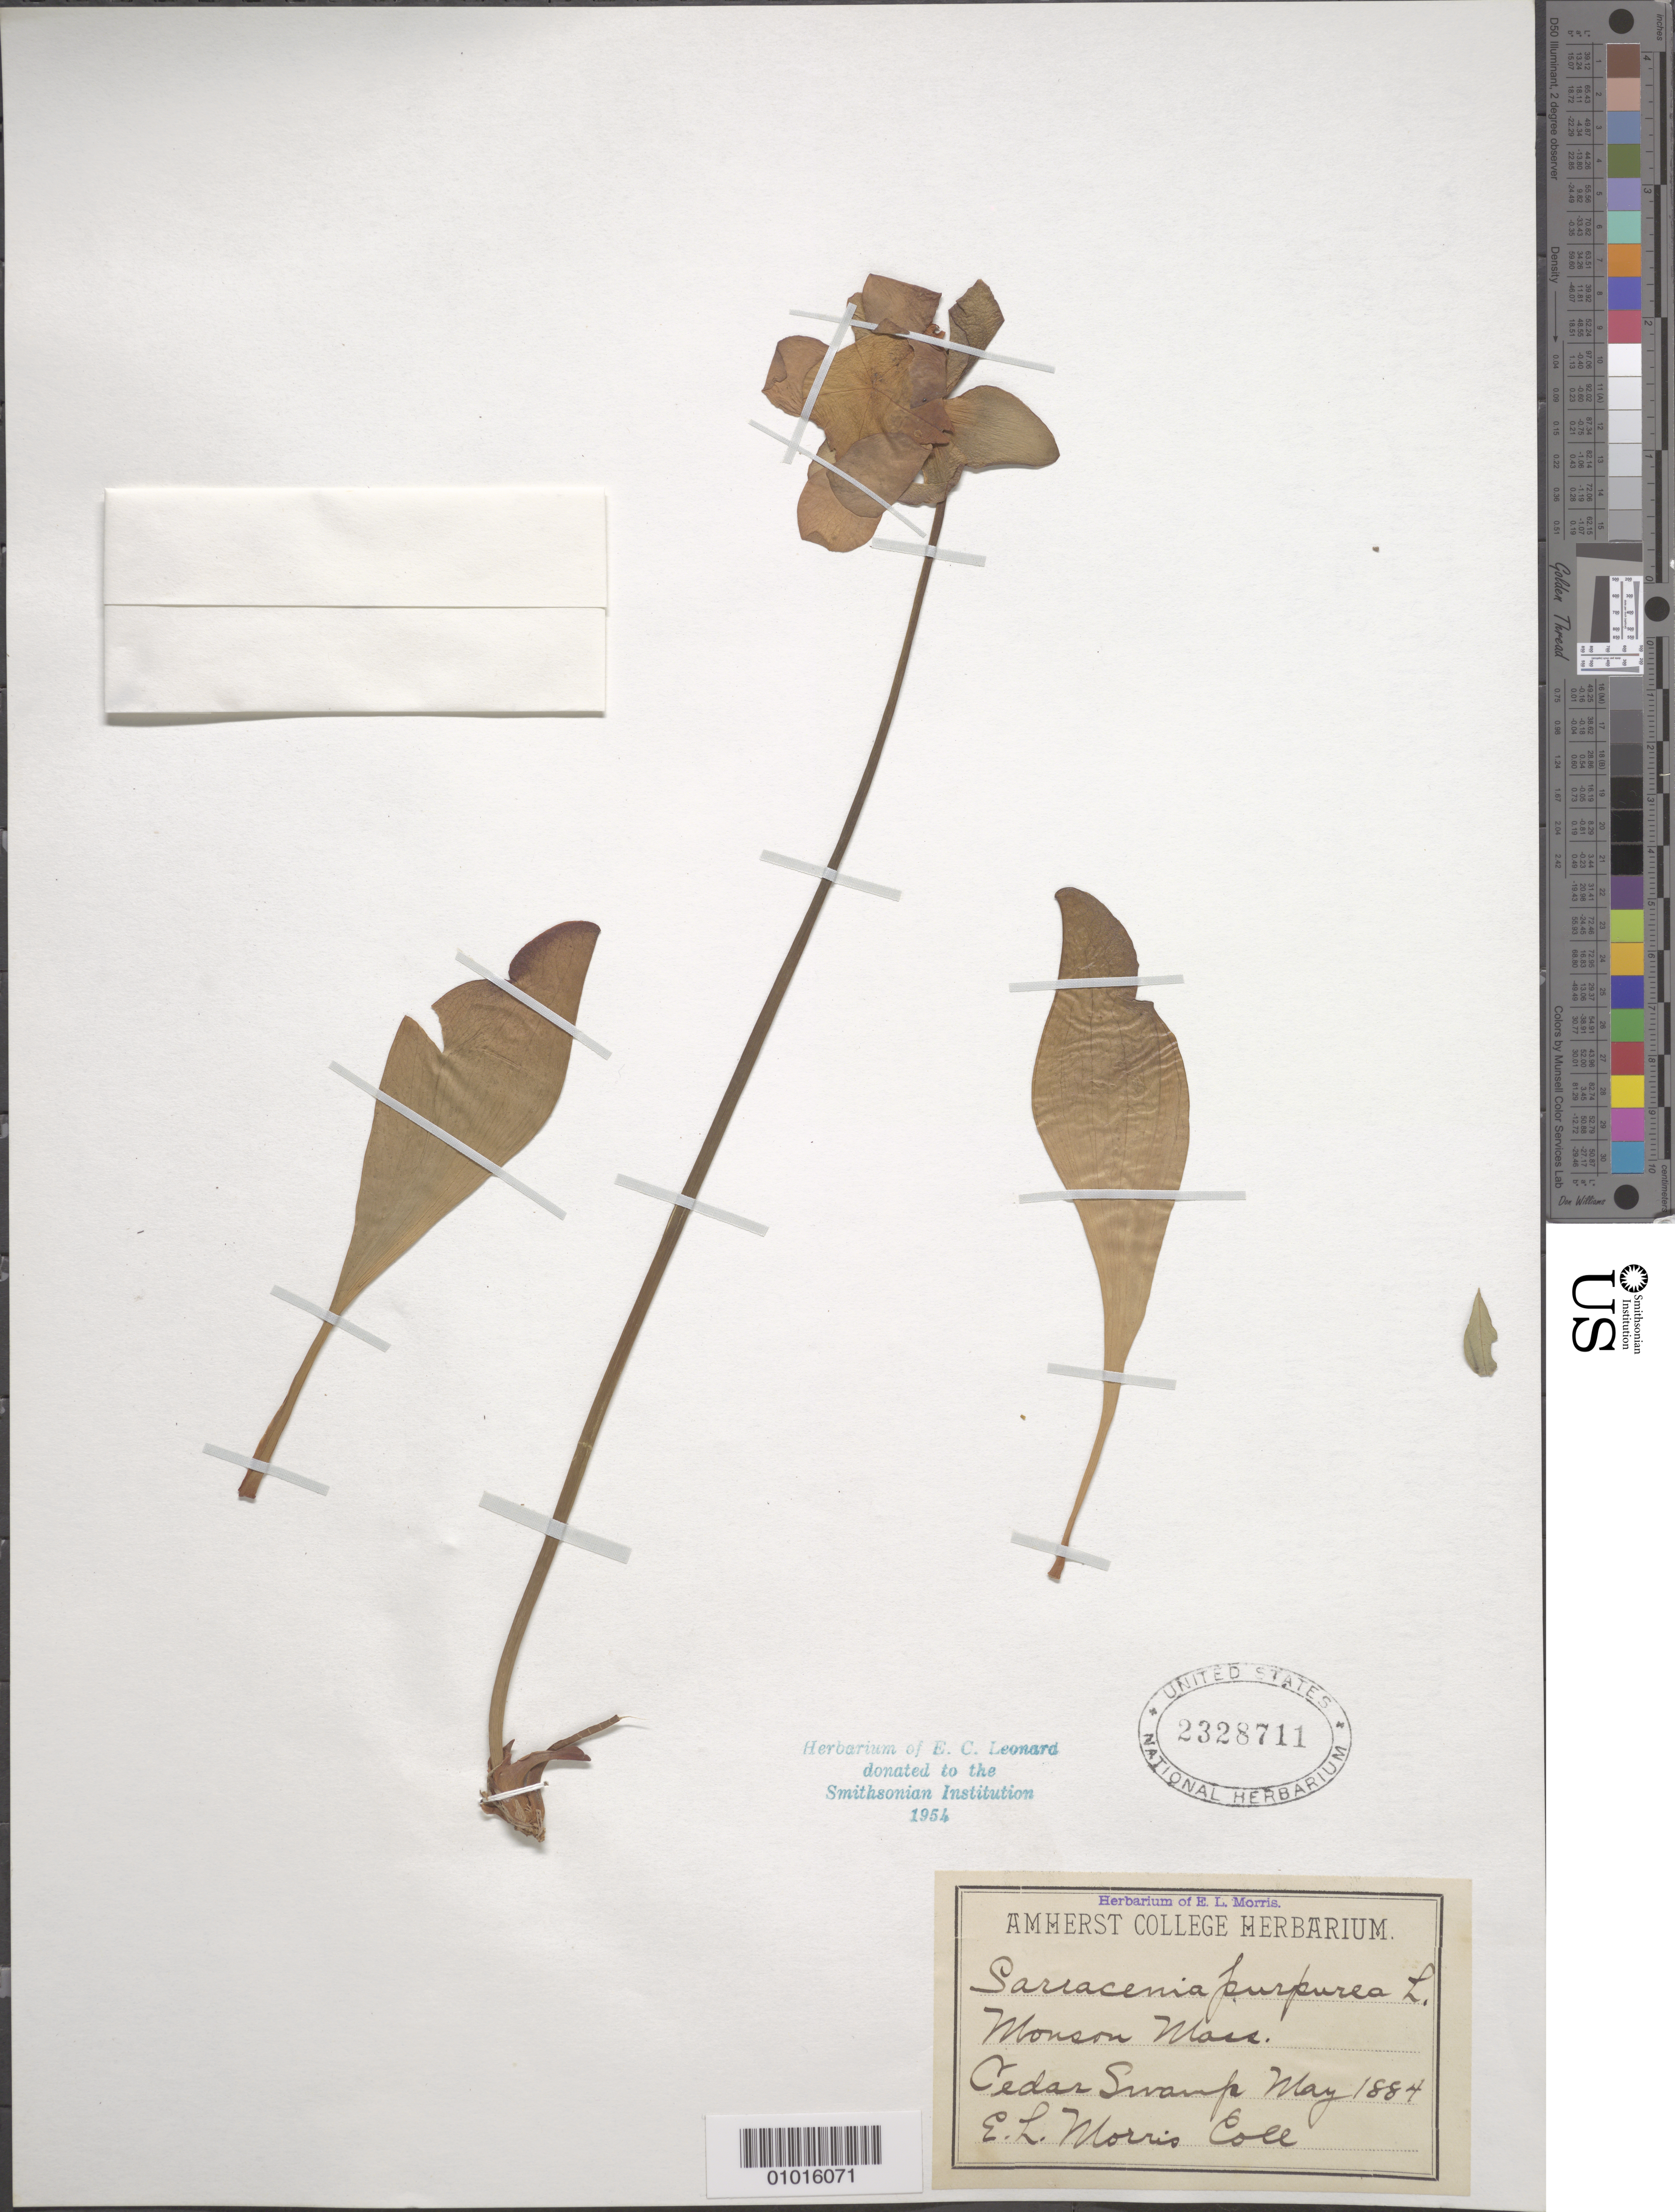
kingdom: Plantae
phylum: Tracheophyta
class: Magnoliopsida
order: Ericales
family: Sarraceniaceae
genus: Sarracenia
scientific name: Sarracenia purpurea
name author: L.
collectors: E. Morris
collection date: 1884-05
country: United States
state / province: Massachusetts